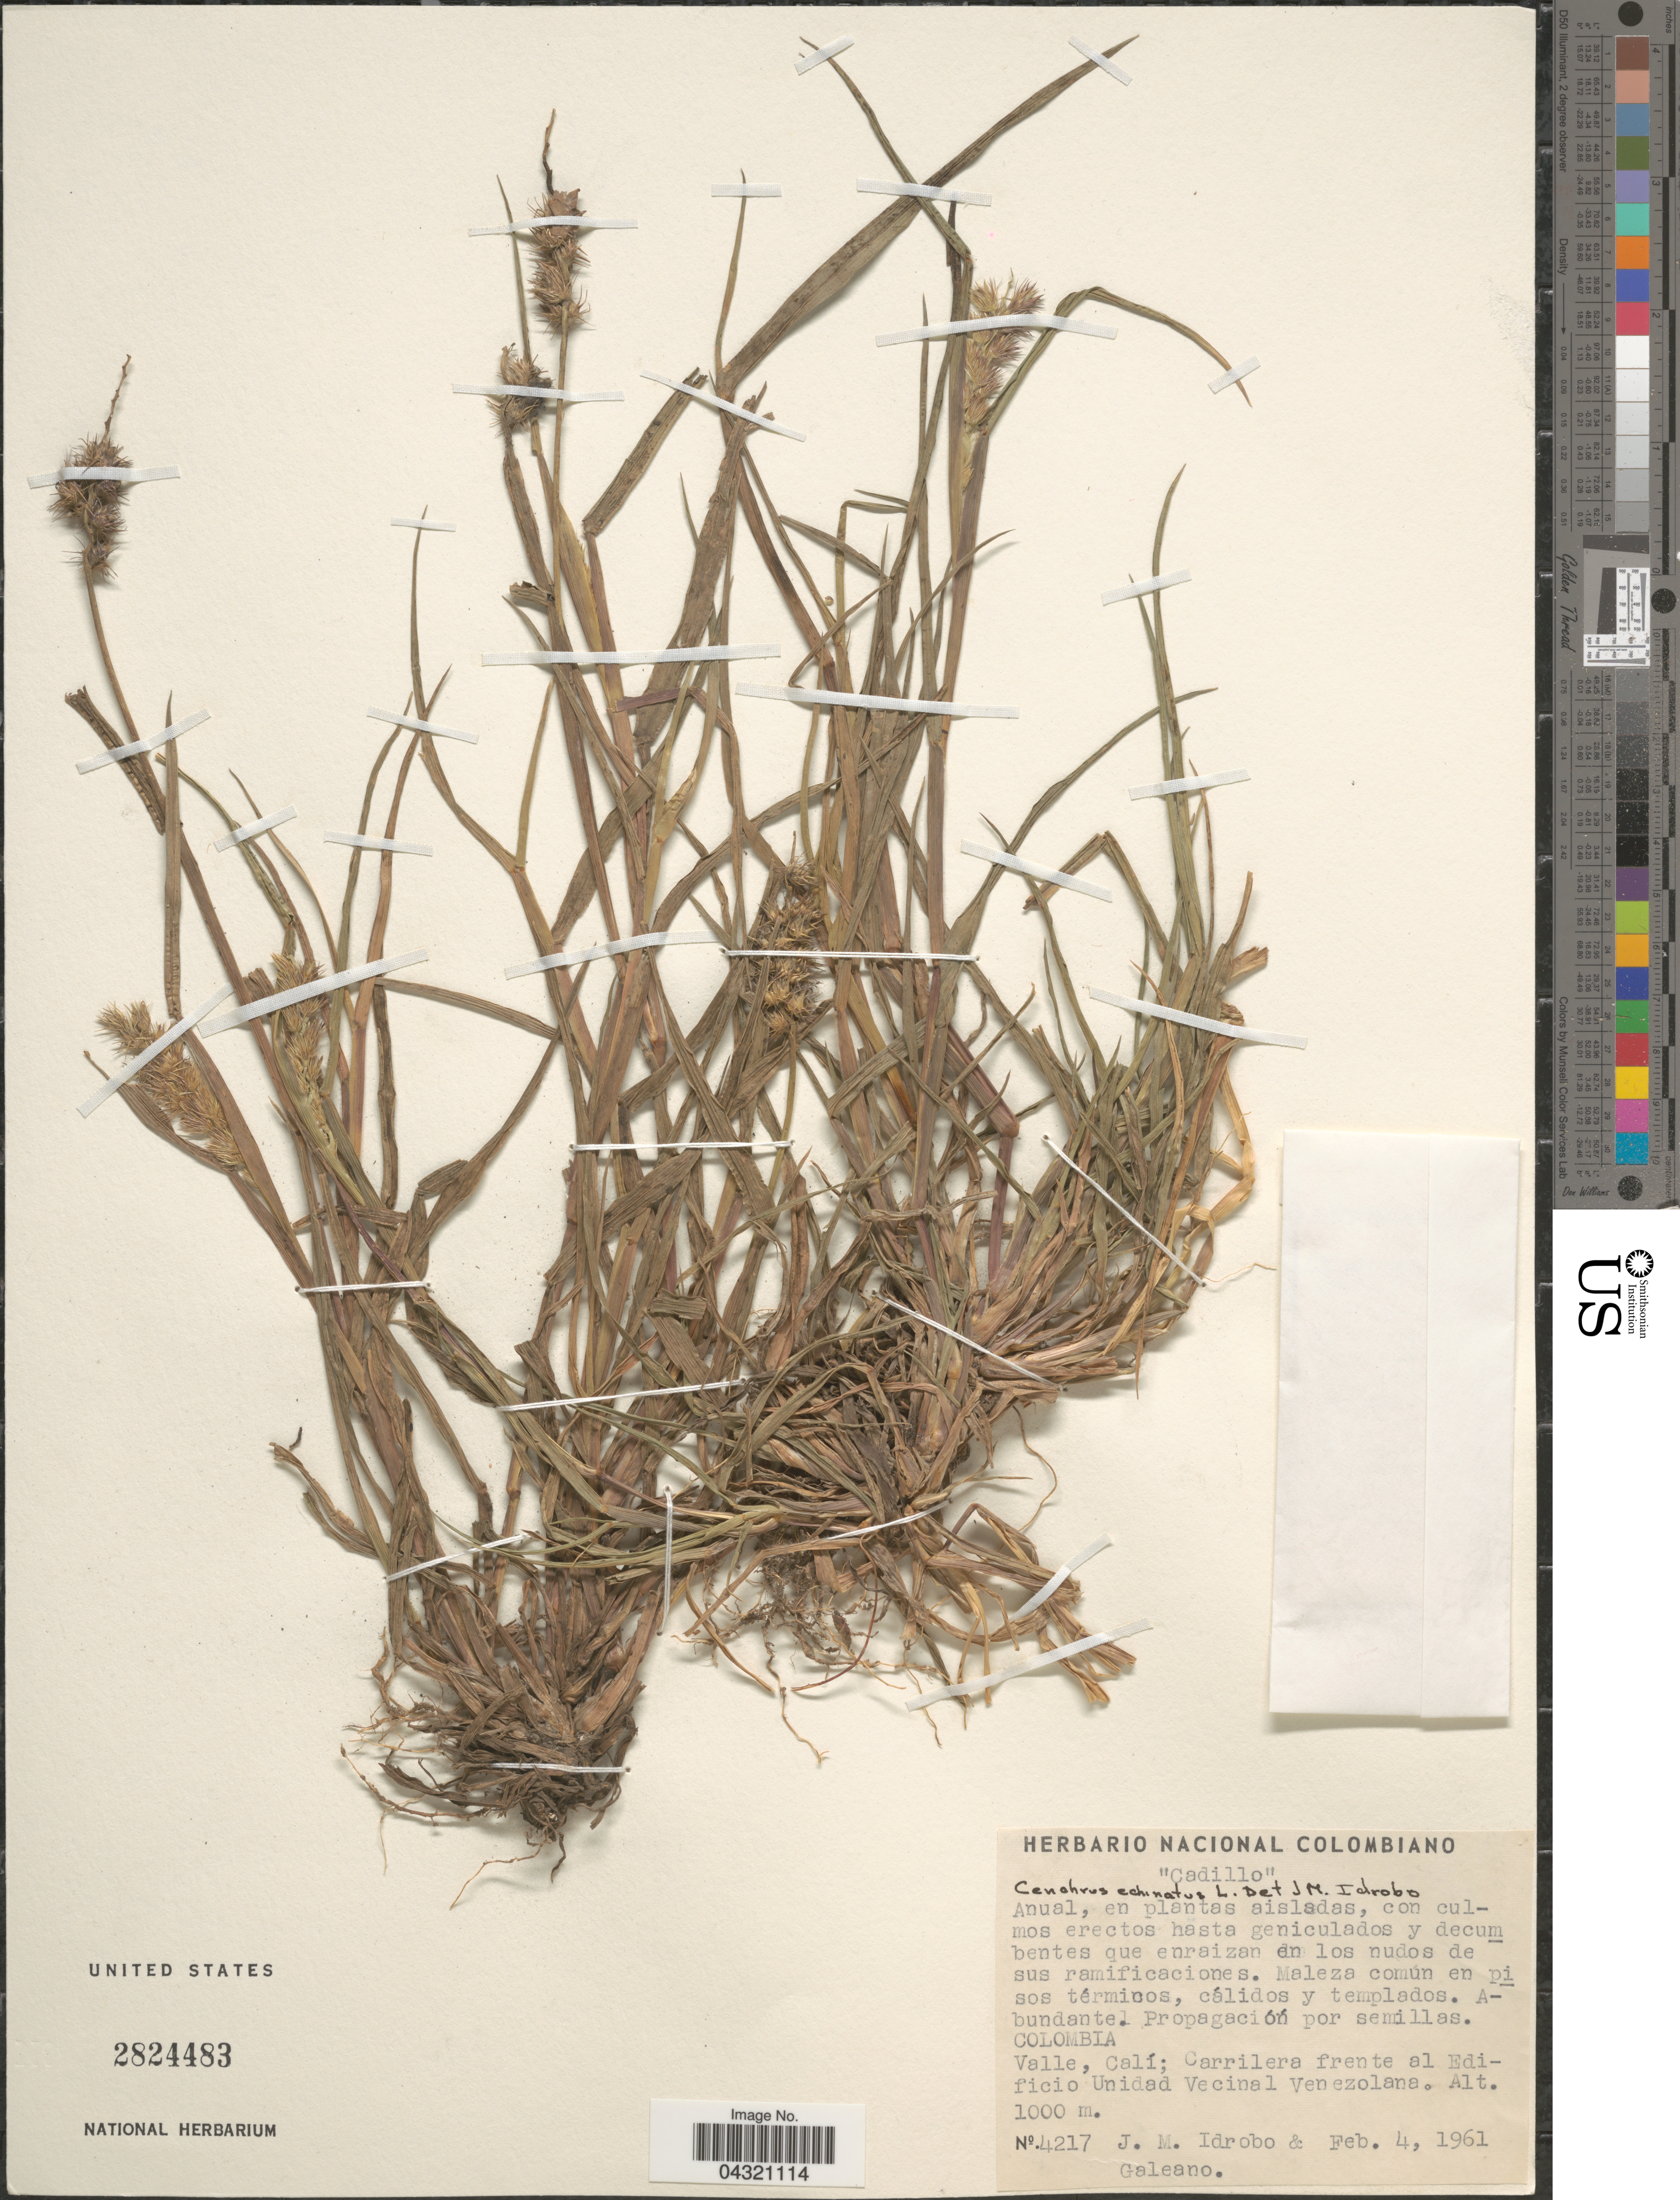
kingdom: Plantae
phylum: Tracheophyta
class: Liliopsida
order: Poales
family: Poaceae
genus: Cenchrus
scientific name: Cenchrus echinatus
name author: L.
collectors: J. M. Idrobo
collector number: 4217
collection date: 1961-02-04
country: Colombia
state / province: Valle del Cauca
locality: Valle, Calí; Carrilera frente al Edificio Unidad Vecinal Venezolana.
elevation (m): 1000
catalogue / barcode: US 2824483